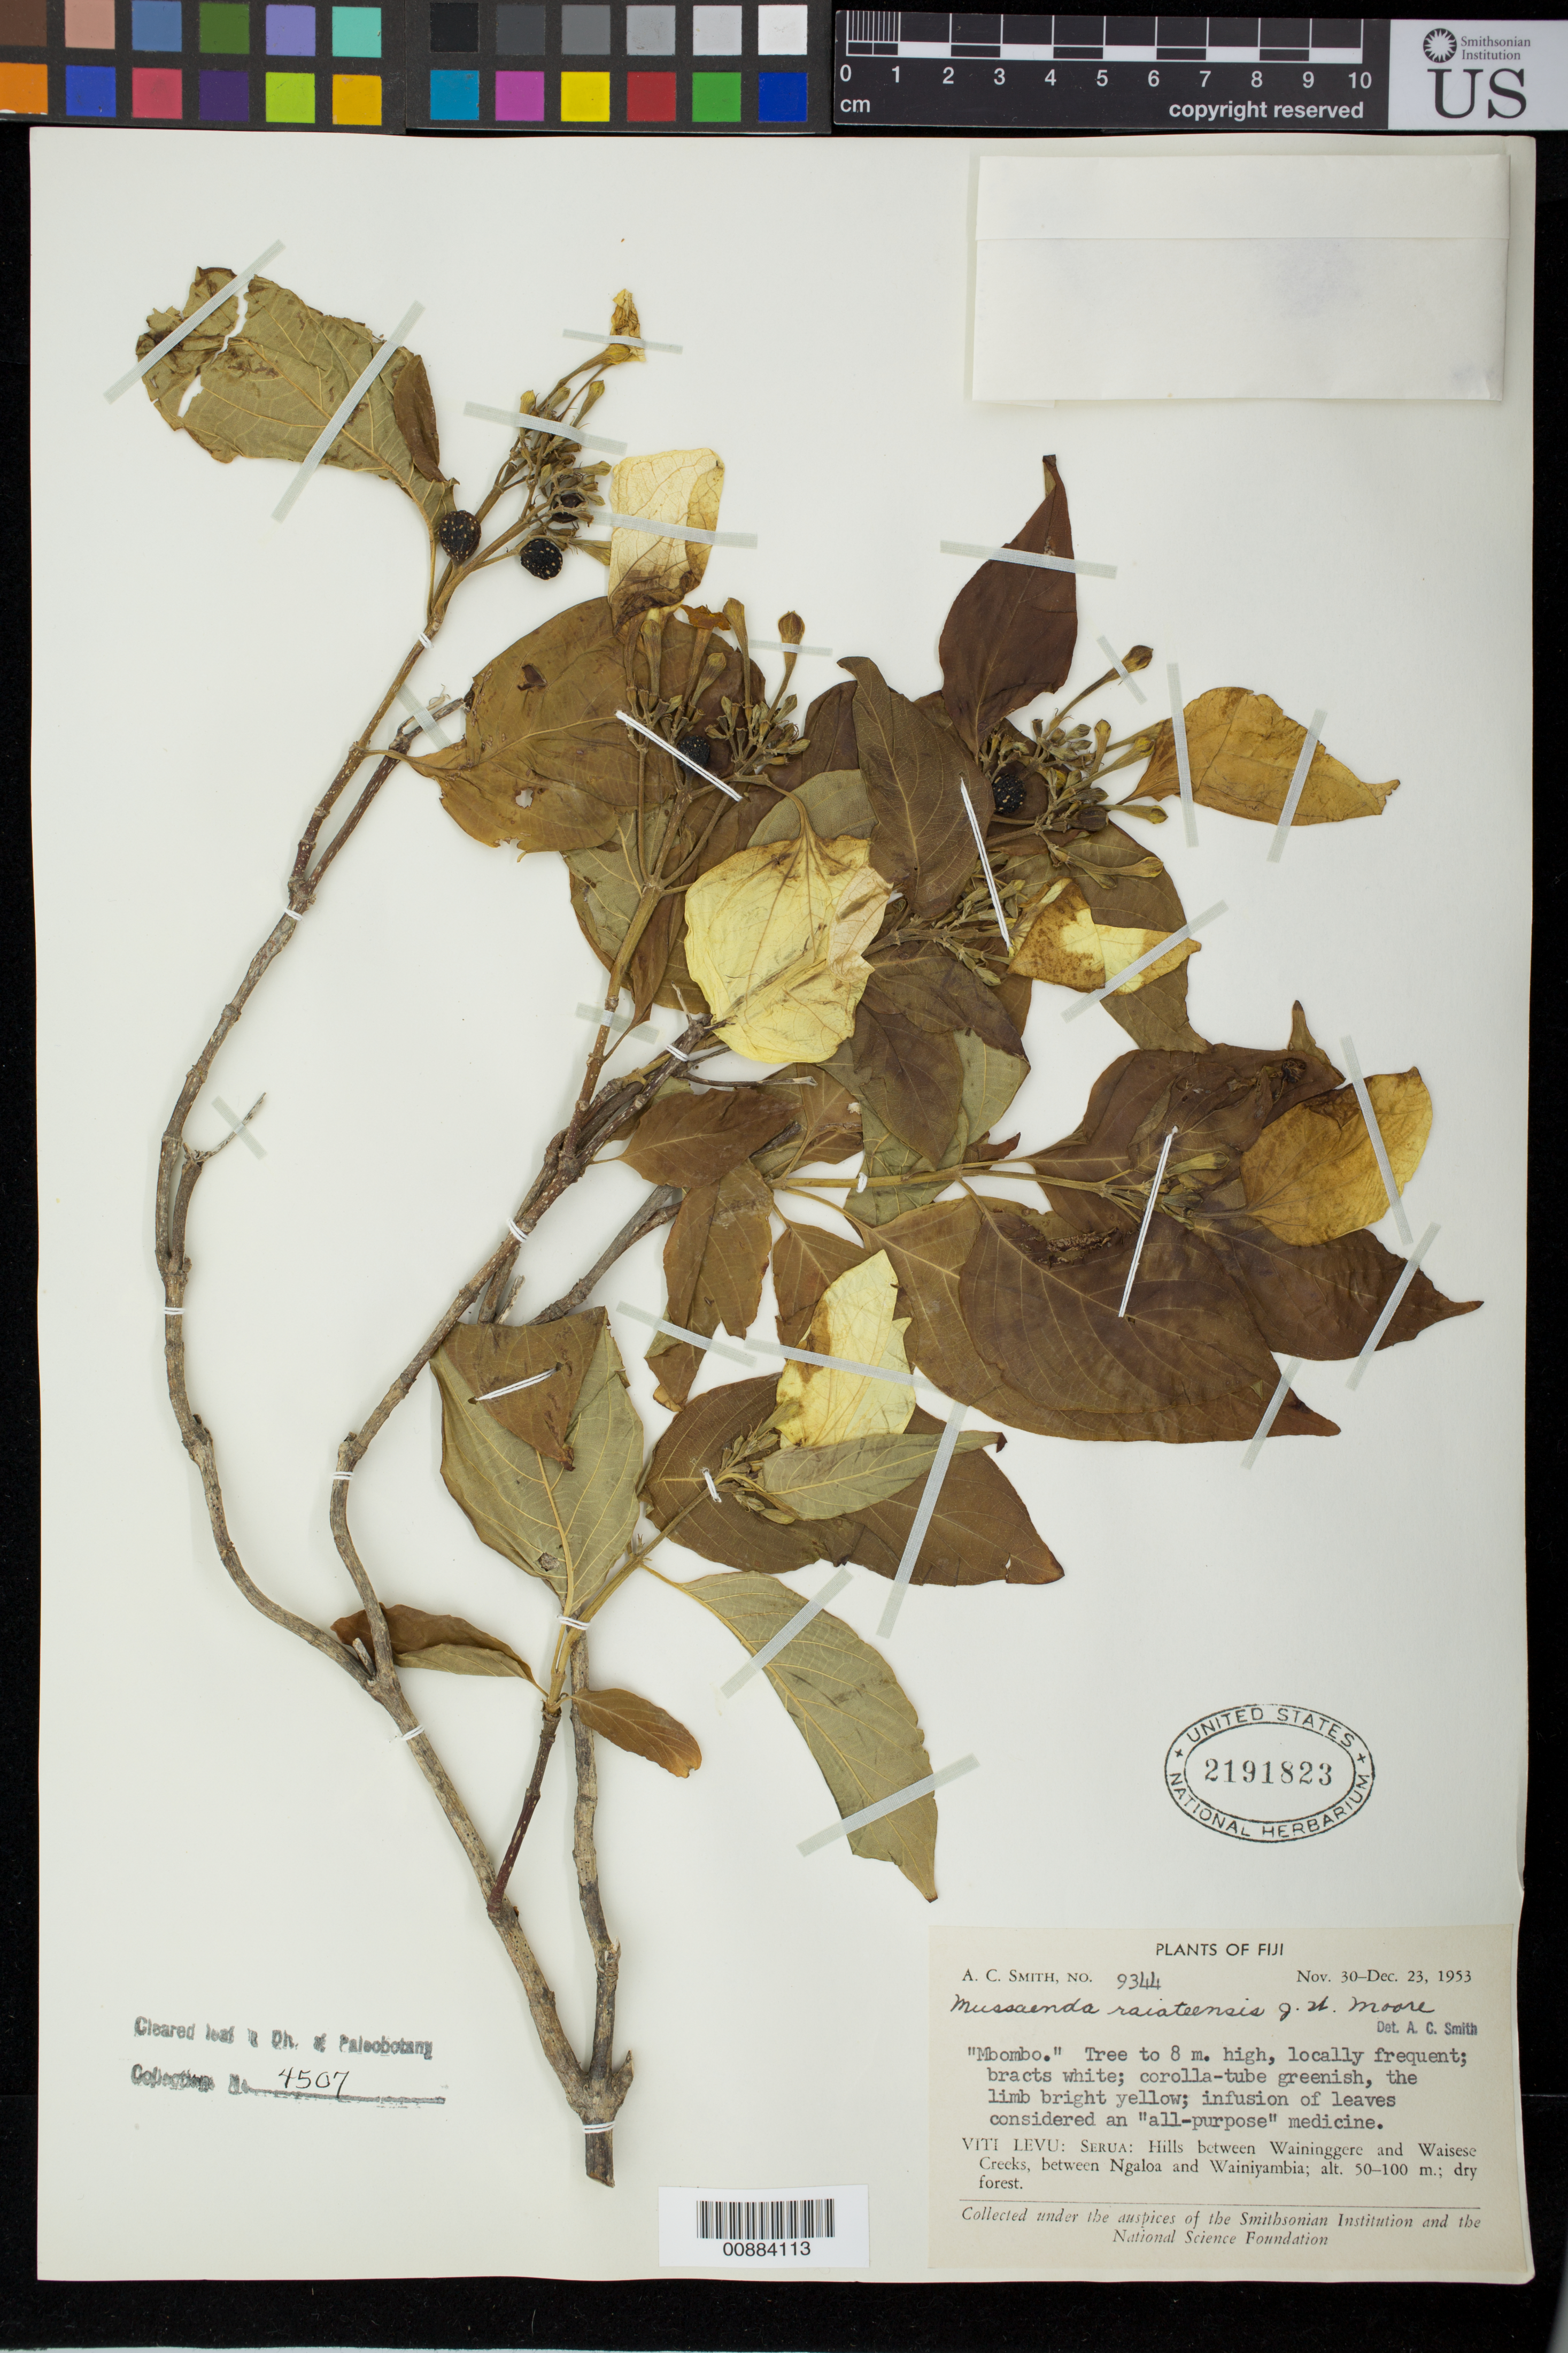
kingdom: Plantae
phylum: Tracheophyta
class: Magnoliopsida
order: Gentianales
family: Rubiaceae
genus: Mussaenda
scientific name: Mussaenda raiateensis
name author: J.W. Moore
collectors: C. A. Smith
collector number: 9344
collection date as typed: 30 Nov 1953 to 23 Dec 1953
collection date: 1953-11-30/1953-12-23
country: Fiji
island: Vanua Levu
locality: Serua: hills between Waininggere and Waisese Creeks, between Ngaloa and Wainiyambia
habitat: dry forest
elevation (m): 50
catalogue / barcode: US 2191823